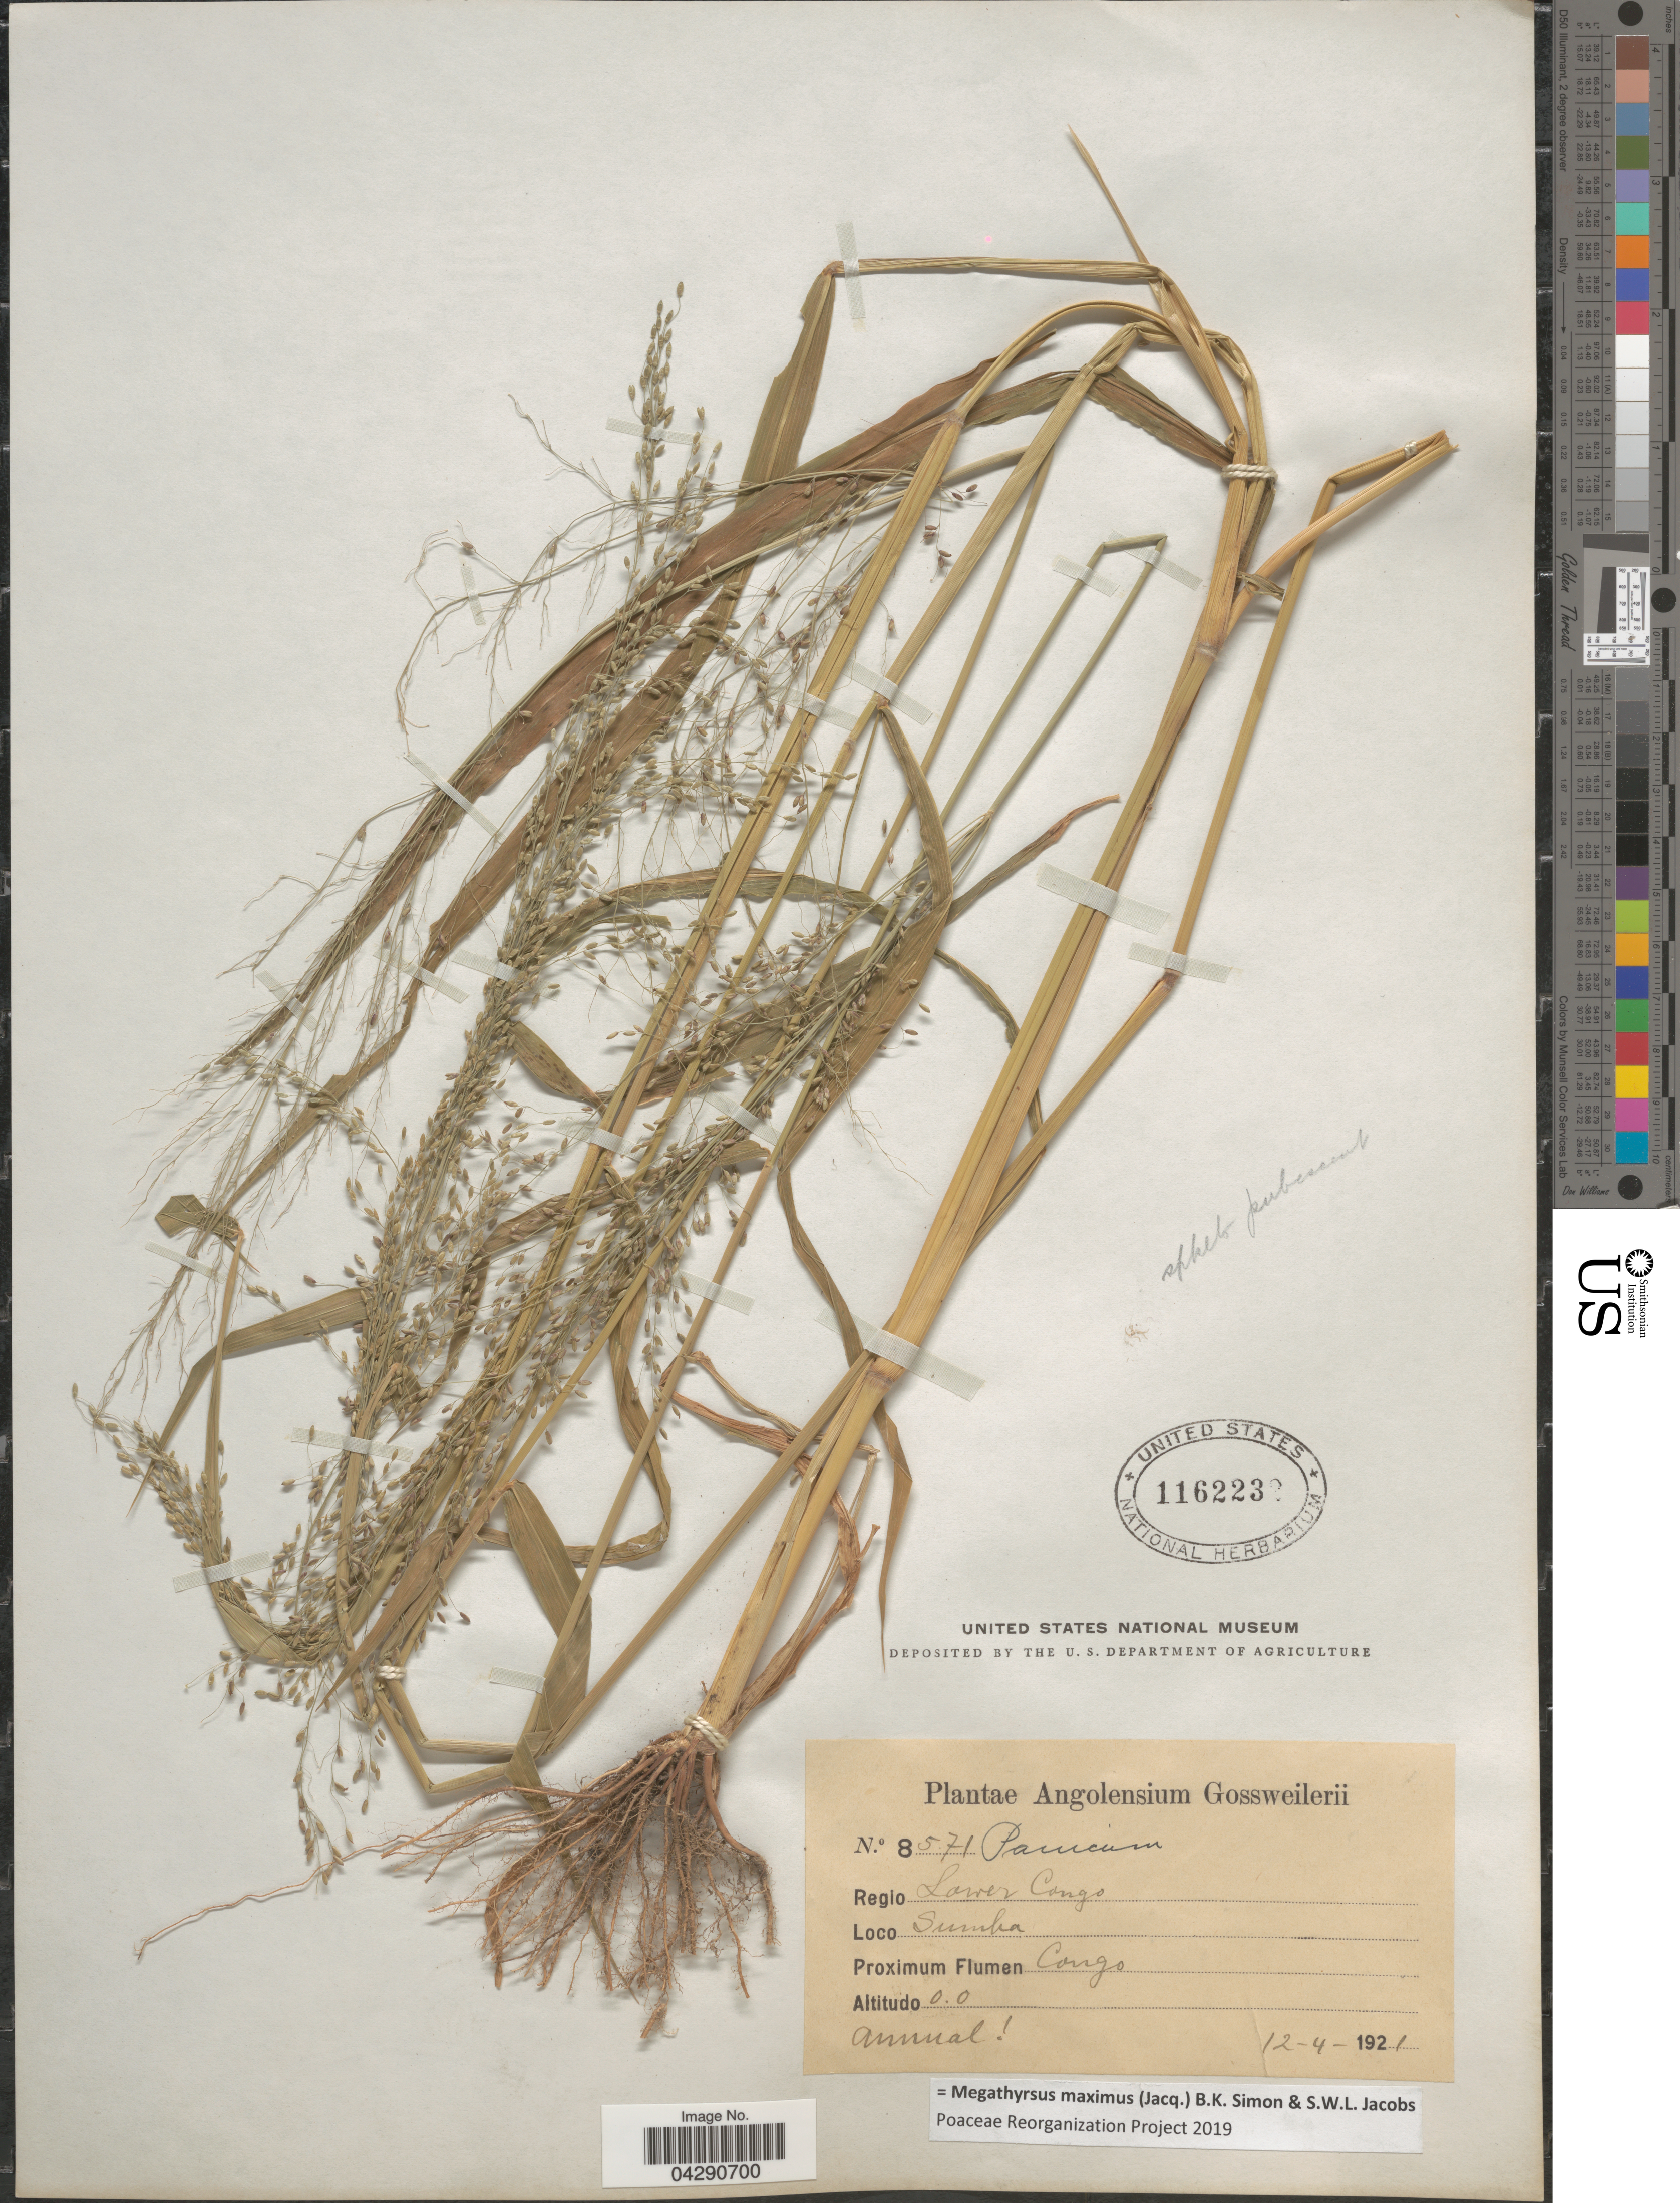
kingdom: Plantae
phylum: Tracheophyta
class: Liliopsida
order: Poales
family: Poaceae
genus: Megathyrsus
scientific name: Megathyrsus maximus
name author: (Jacq.) B.K. Simon & S.W.L. Jacobs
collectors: -. Gossweiler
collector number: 8571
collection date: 1921-04-12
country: Angola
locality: Angolensium. Regio Lower Congo. Loco Sumba. Proximum Flumen Congo.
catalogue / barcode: US 1162232